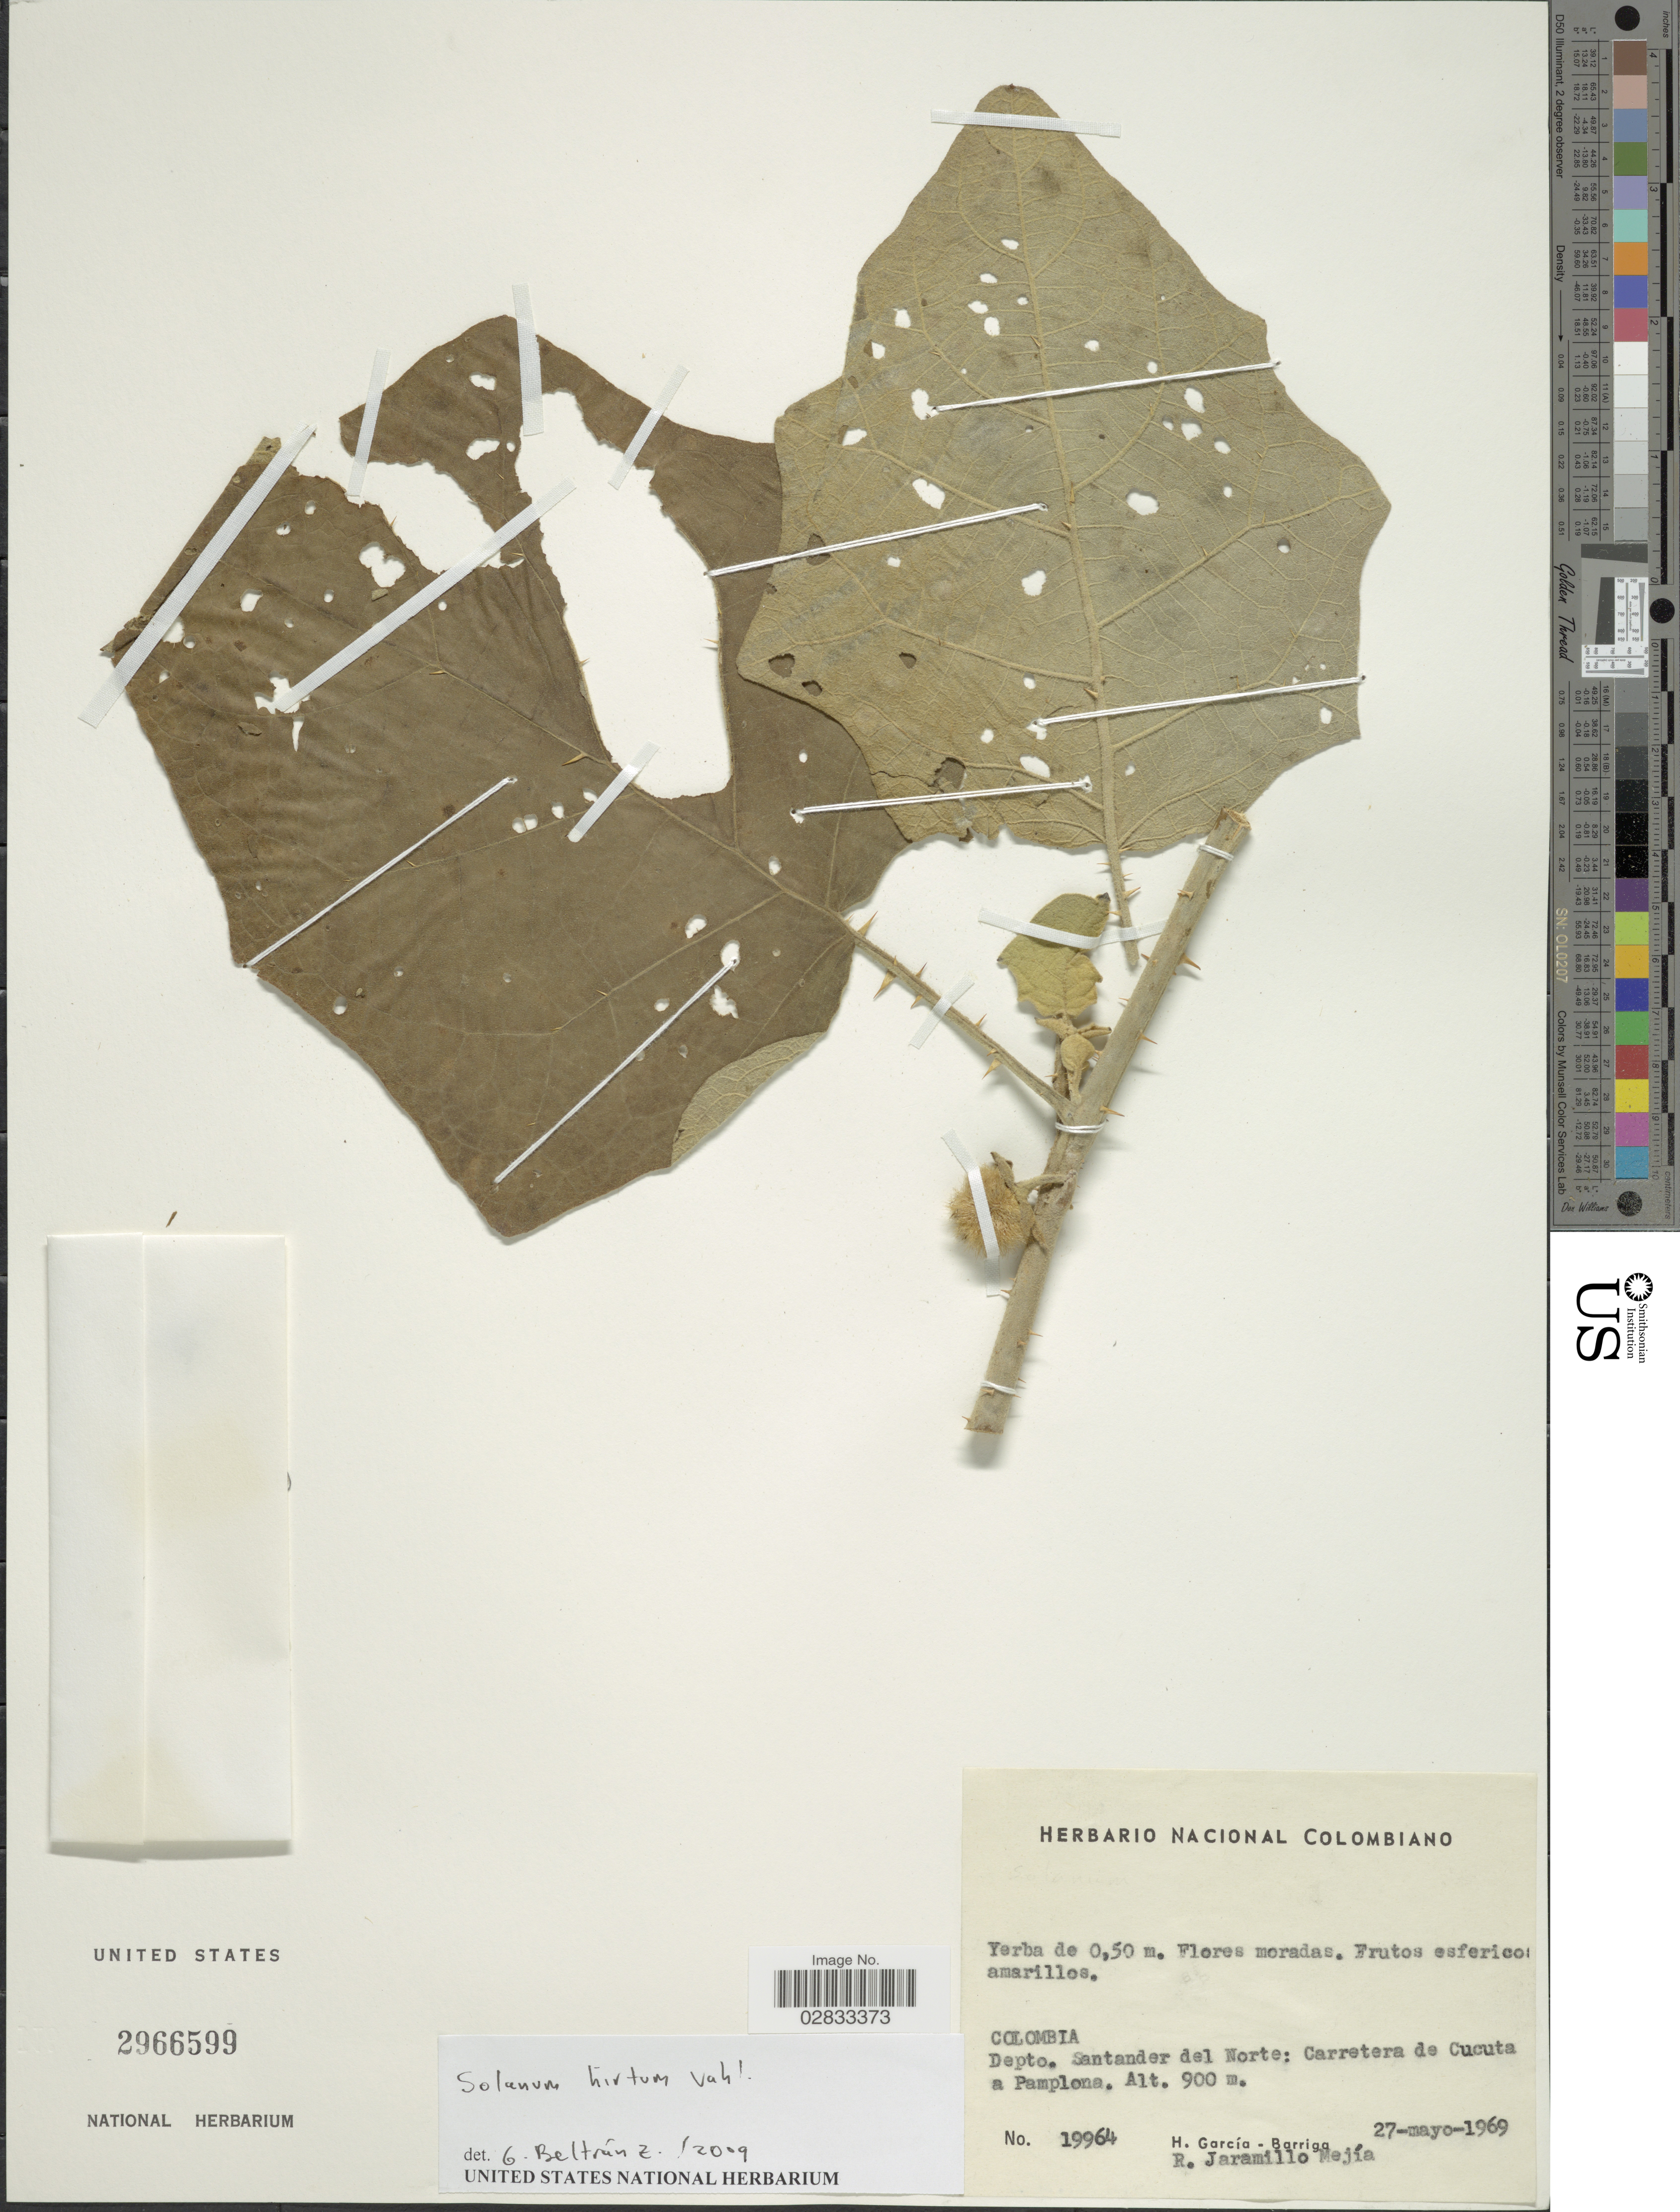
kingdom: Plantae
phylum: Tracheophyta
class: Magnoliopsida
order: Solanales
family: Solanaceae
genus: Solanum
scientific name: Solanum hirtum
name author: Vahl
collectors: H. García Barriga & R. Jaramillo M.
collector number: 19964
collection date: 1969-05-27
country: Colombia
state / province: Norte de Santander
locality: Depto. Santander del Norte: Carretera de Cucuta a Pamplona.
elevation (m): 900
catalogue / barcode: US 2966599